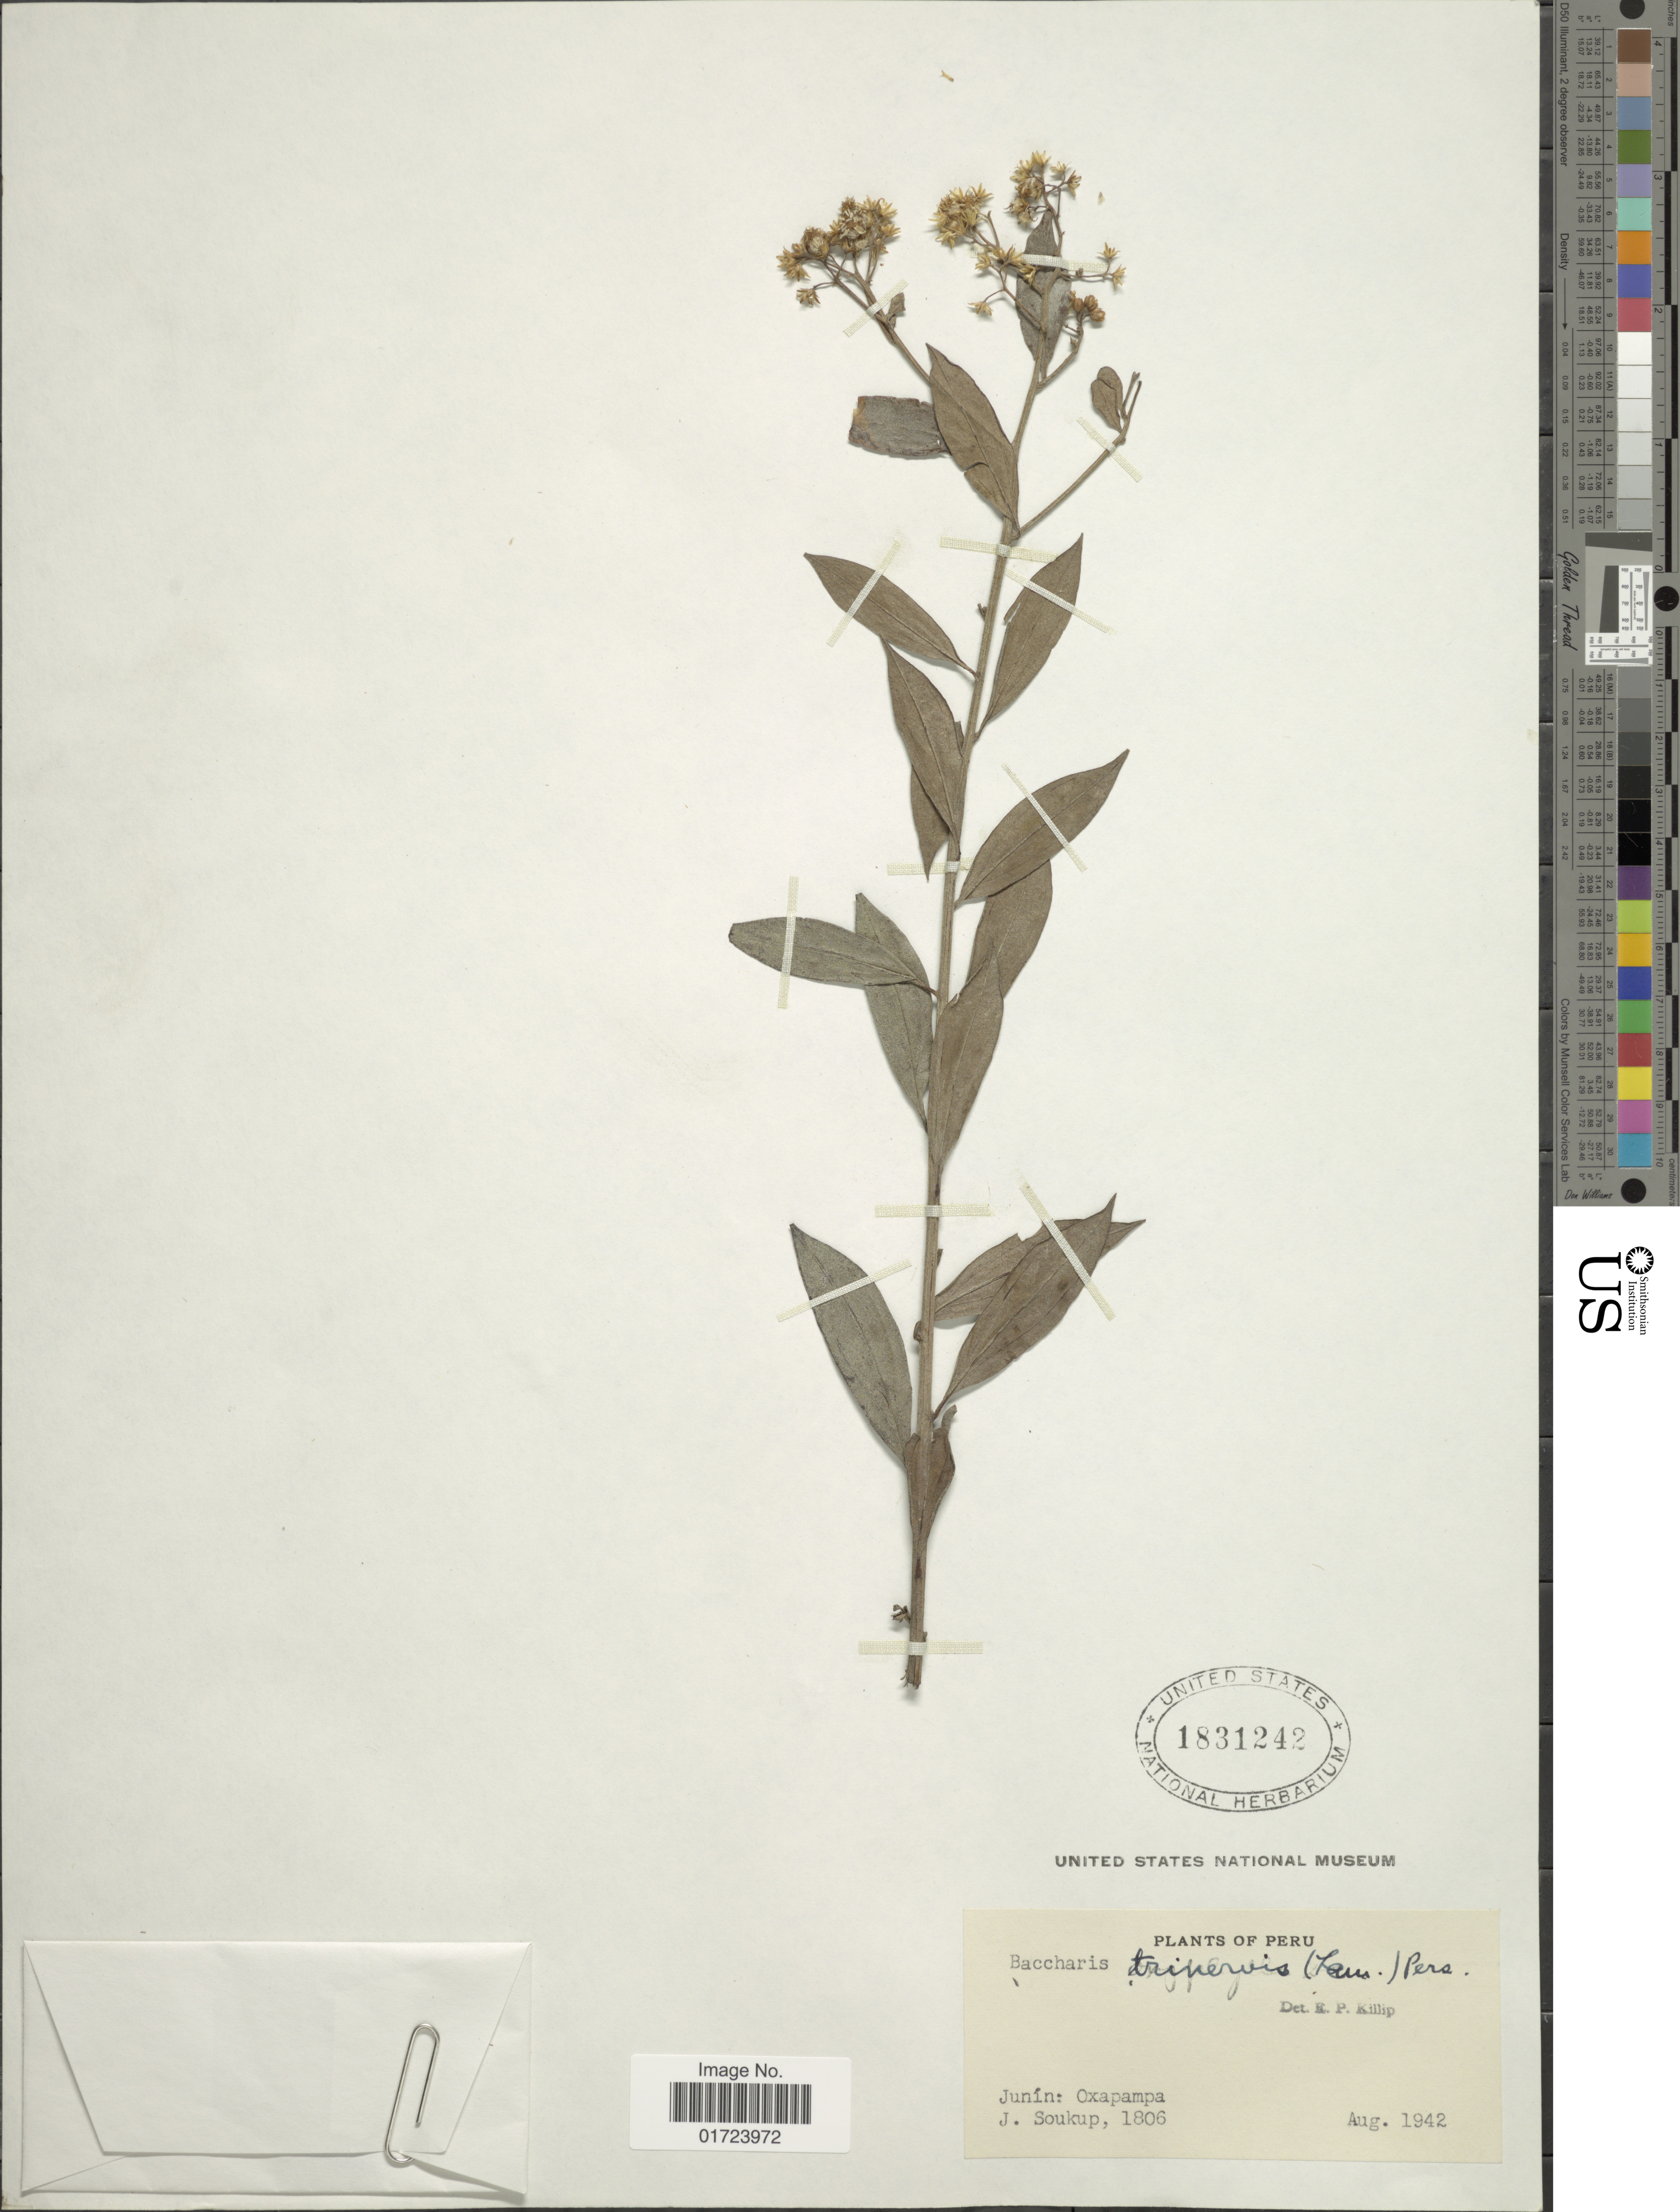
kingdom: Plantae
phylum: Tracheophyta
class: Magnoliopsida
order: Asterales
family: Asteraceae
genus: Baccharis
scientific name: Baccharis trinervis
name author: (Lam.) Pers.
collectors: J. Soukup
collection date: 1942-08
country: Peru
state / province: Junín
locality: Junin: Oxapampa.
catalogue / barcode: US 1831242